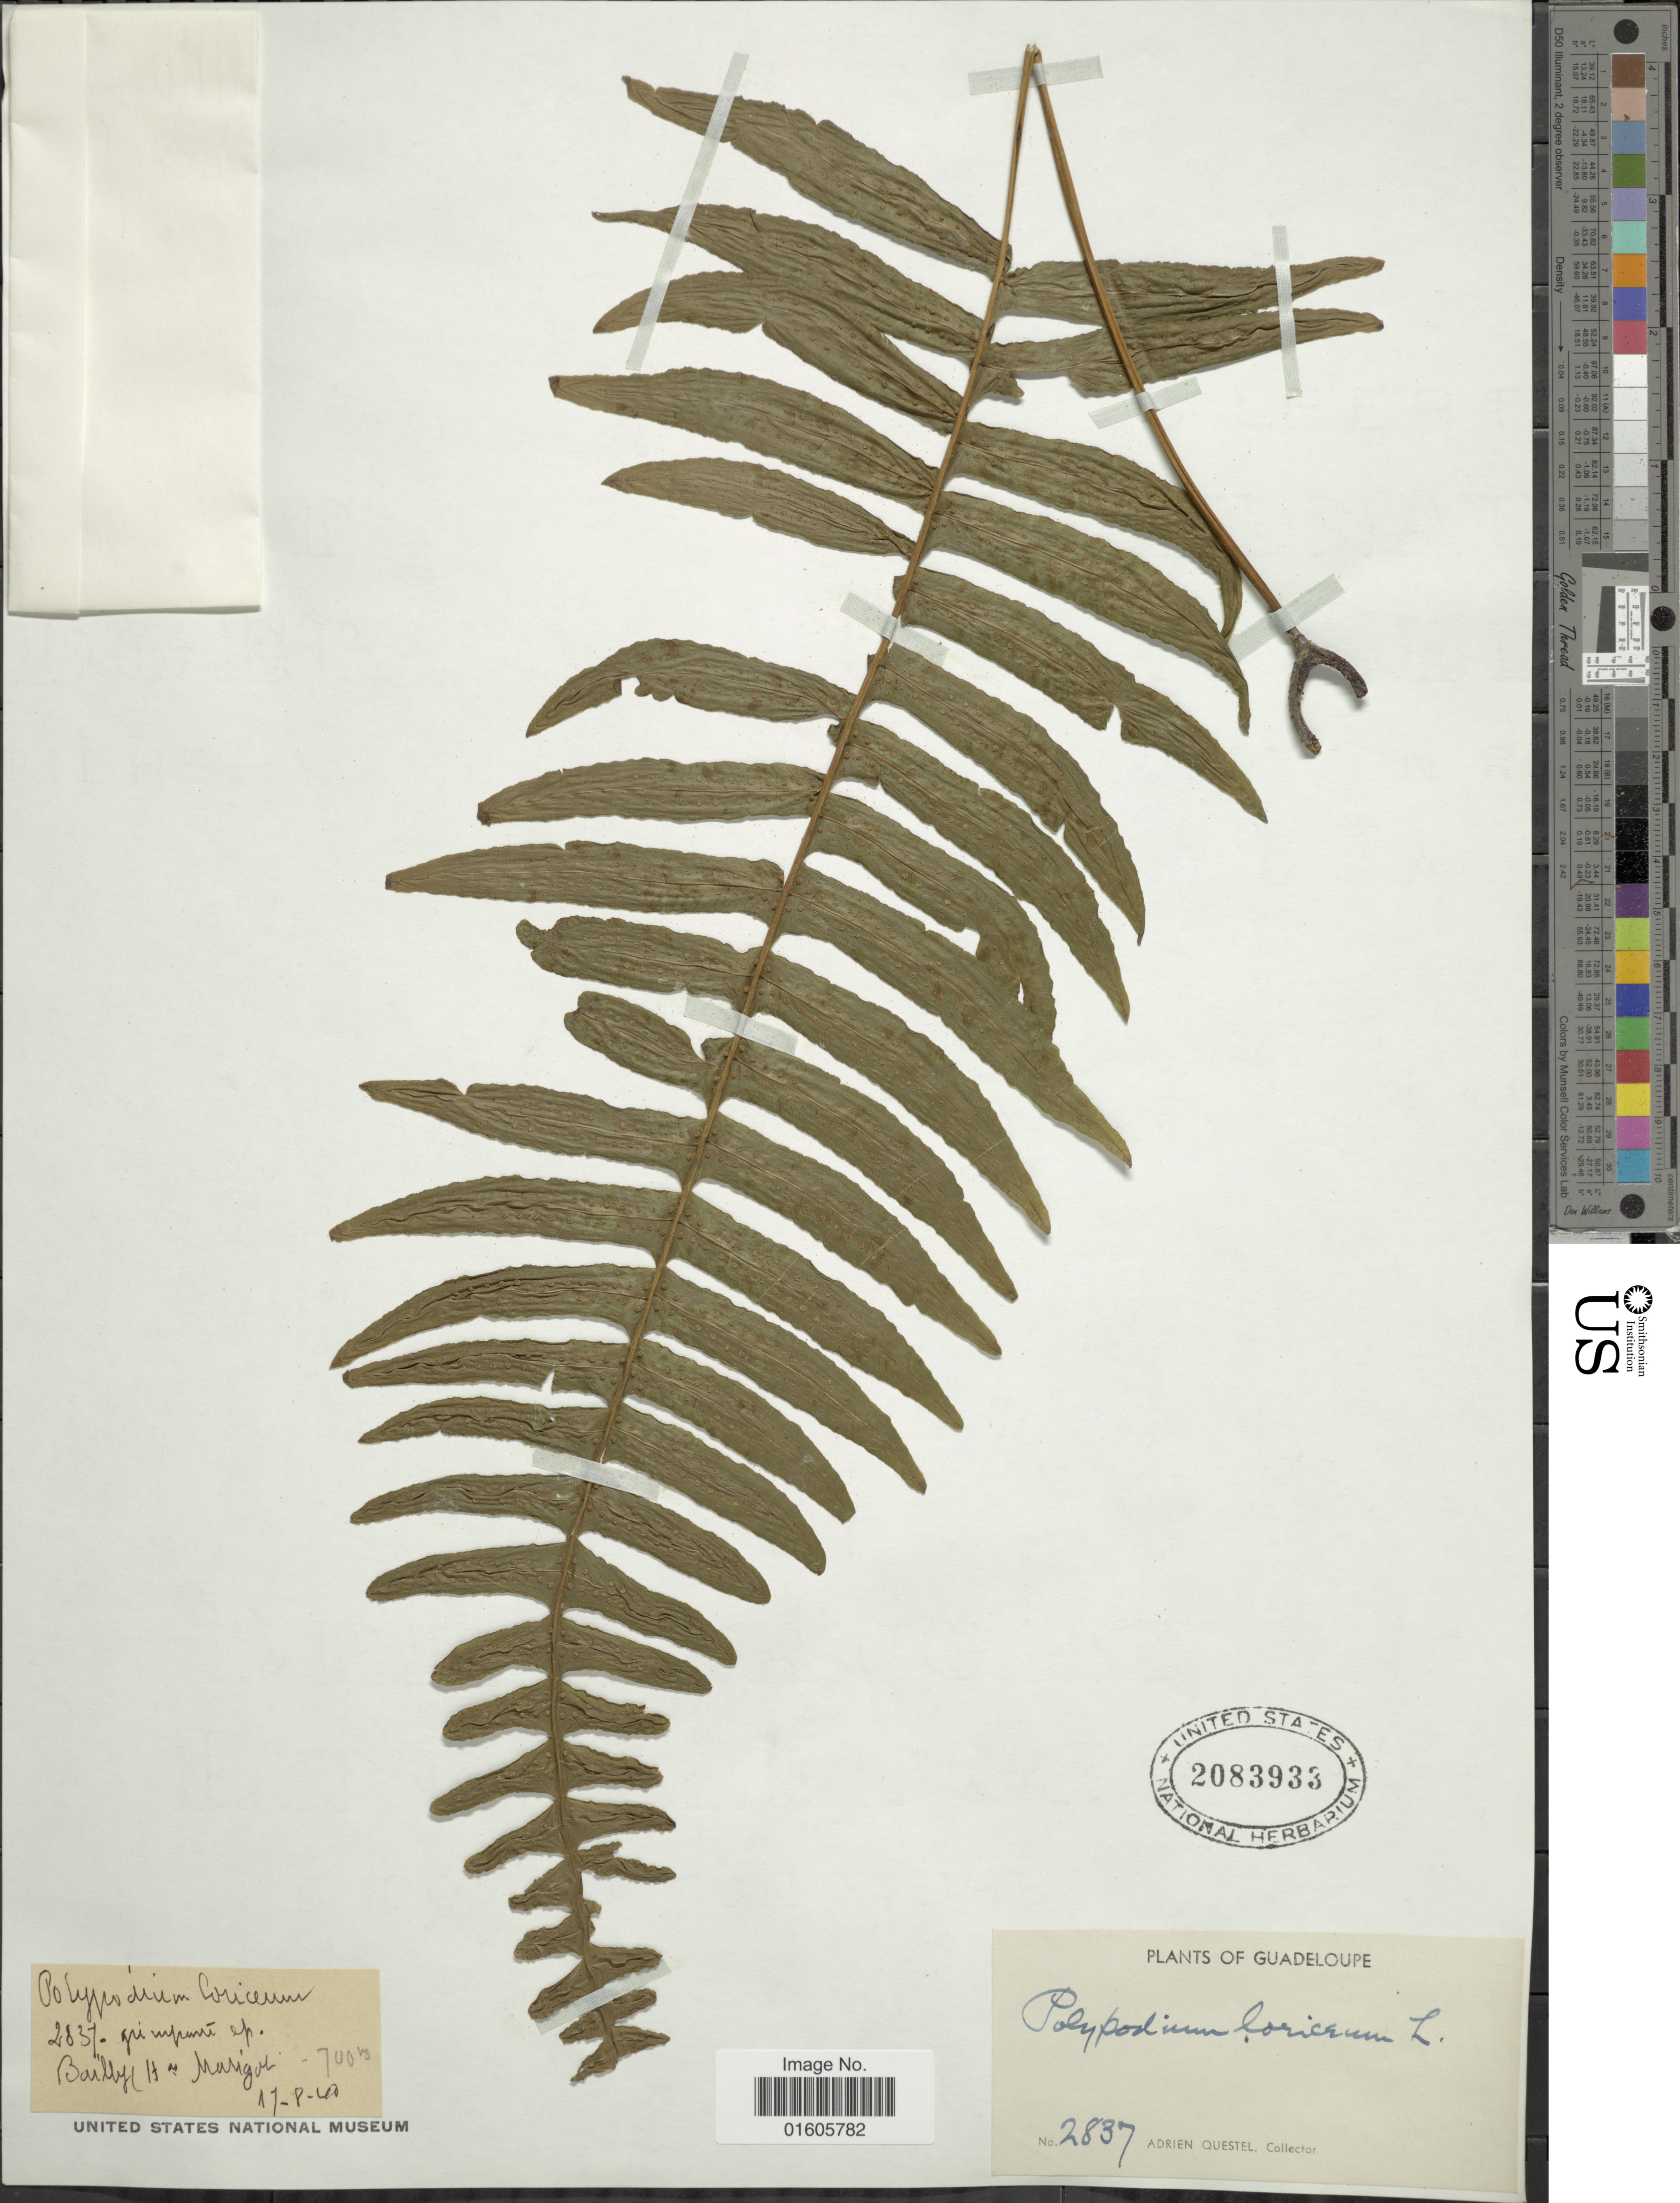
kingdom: Plantae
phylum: Tracheophyta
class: Polypodiopsida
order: Polypodiales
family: Polypodiaceae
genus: Serpocaulon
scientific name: Serpocaulon loriceum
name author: (L.) A.R. Sm.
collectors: A. Questel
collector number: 2837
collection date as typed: Transcribed d/m/y: 17/8/40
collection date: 1940-08-17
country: Guadeloupe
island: Leeward Is.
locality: Bailly St. Marigol.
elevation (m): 700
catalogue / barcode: US 2083933